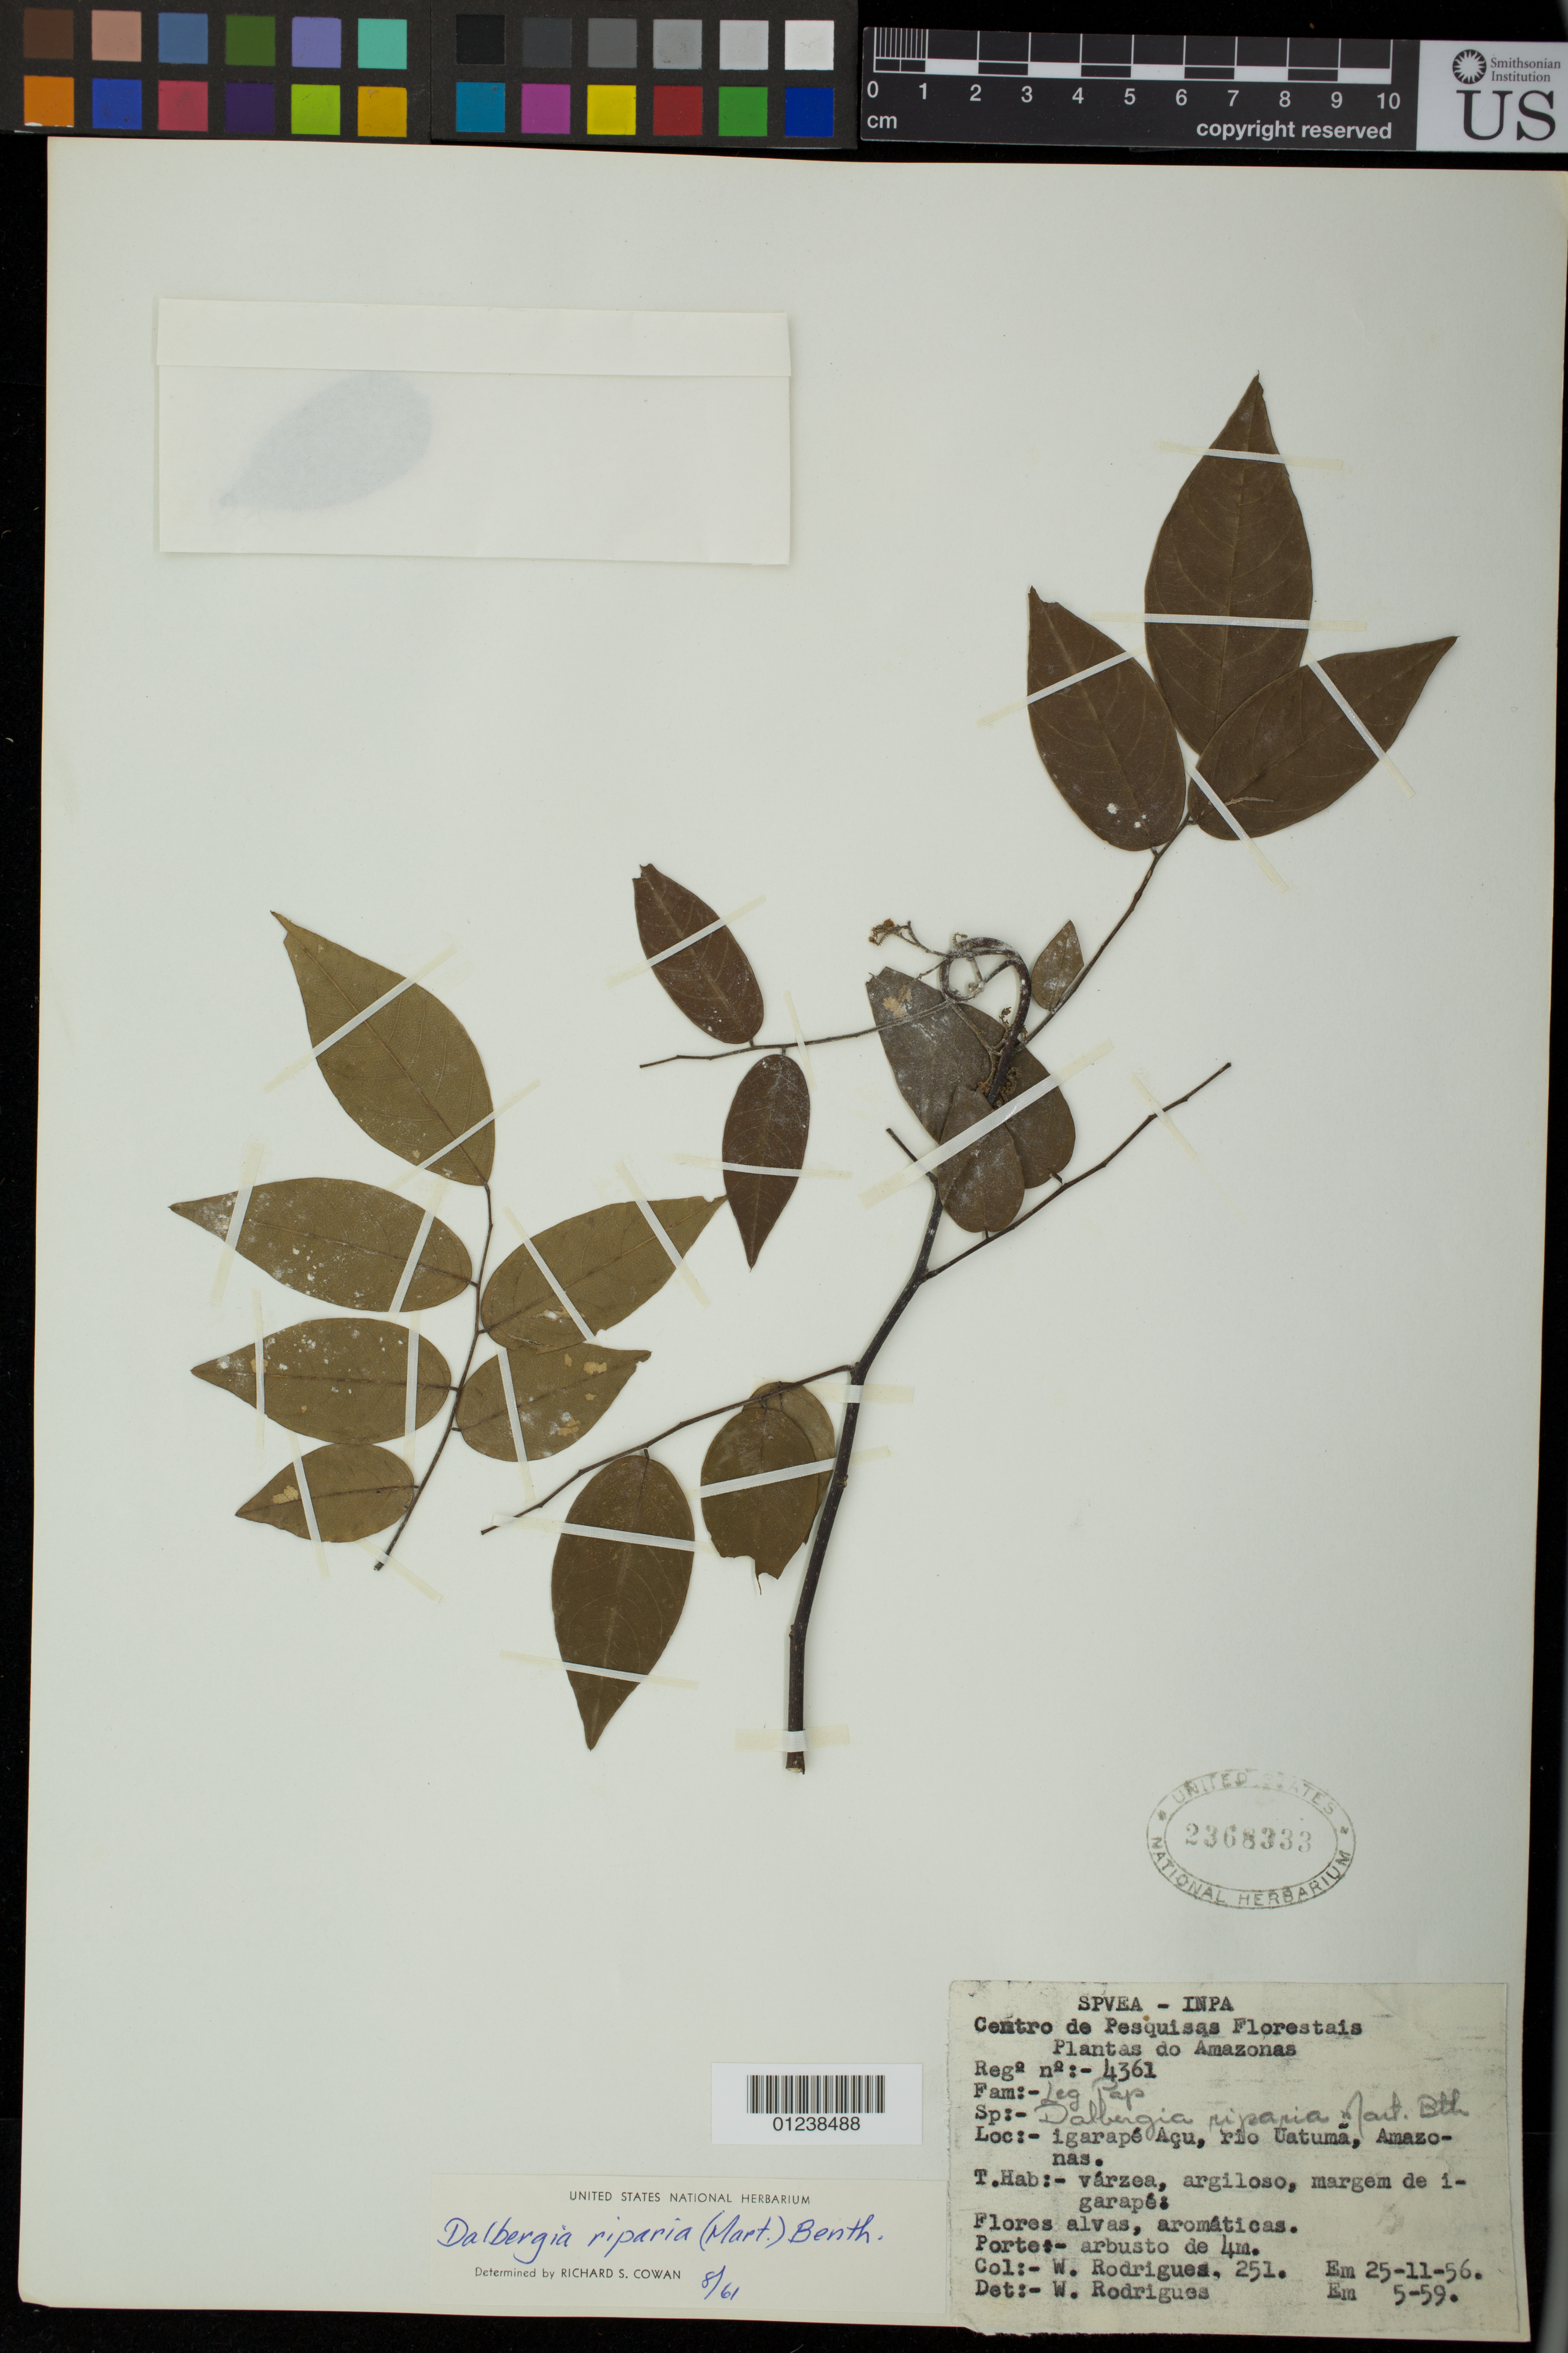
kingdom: Plantae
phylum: Tracheophyta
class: Magnoliopsida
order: Fabales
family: Fabaceae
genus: Dalbergia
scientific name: Dalbergia riparia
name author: (Mart.) Benth.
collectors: W. Rodrigues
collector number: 251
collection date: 1956-11-25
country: Brazil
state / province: Amazonas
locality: igarape Acu, rio Uatuma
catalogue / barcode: US 2368333